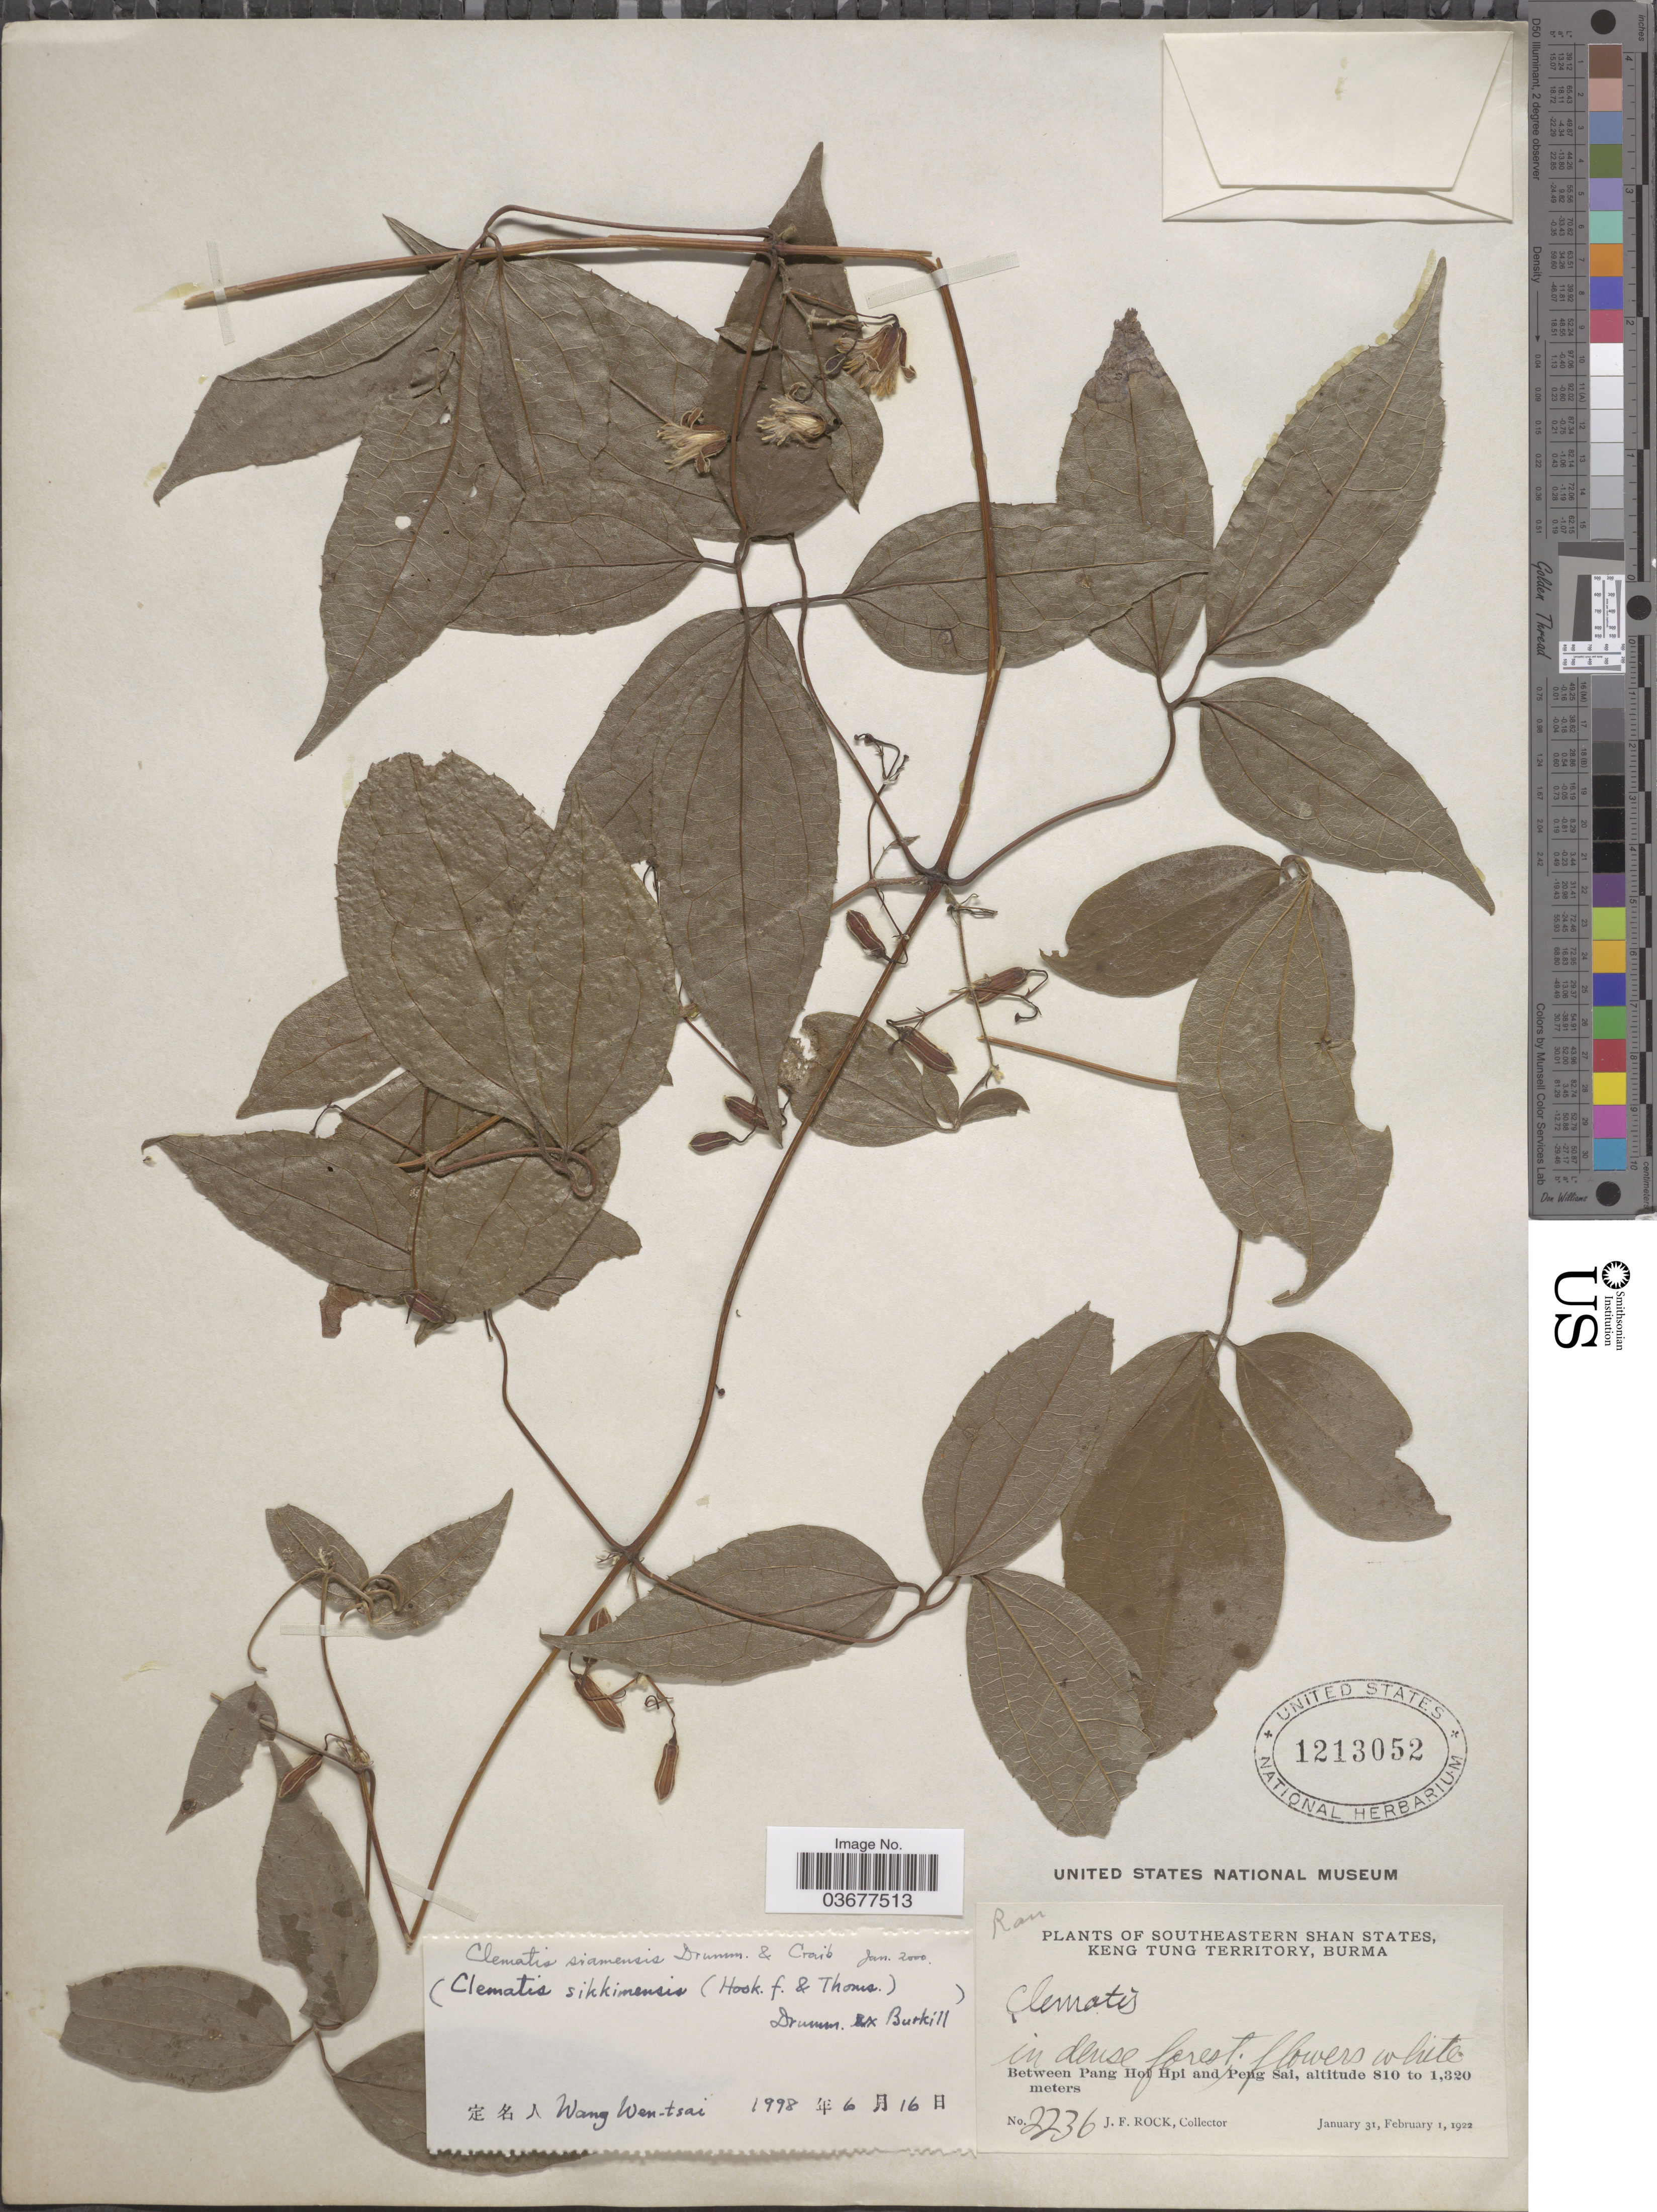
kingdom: Plantae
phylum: Tracheophyta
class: Magnoliopsida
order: Ranunculales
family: Ranunculaceae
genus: Clematis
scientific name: Clematis siamensis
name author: Drummond & Craib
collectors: J. Rock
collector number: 2236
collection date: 1922-01-31/1922-02-01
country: Myanmar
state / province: Shan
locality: Southeastern Shan States, Keng Tung Territory, Burma. Between Pang Hoi Hpi and Peng Sai.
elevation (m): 810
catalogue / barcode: US 1213052